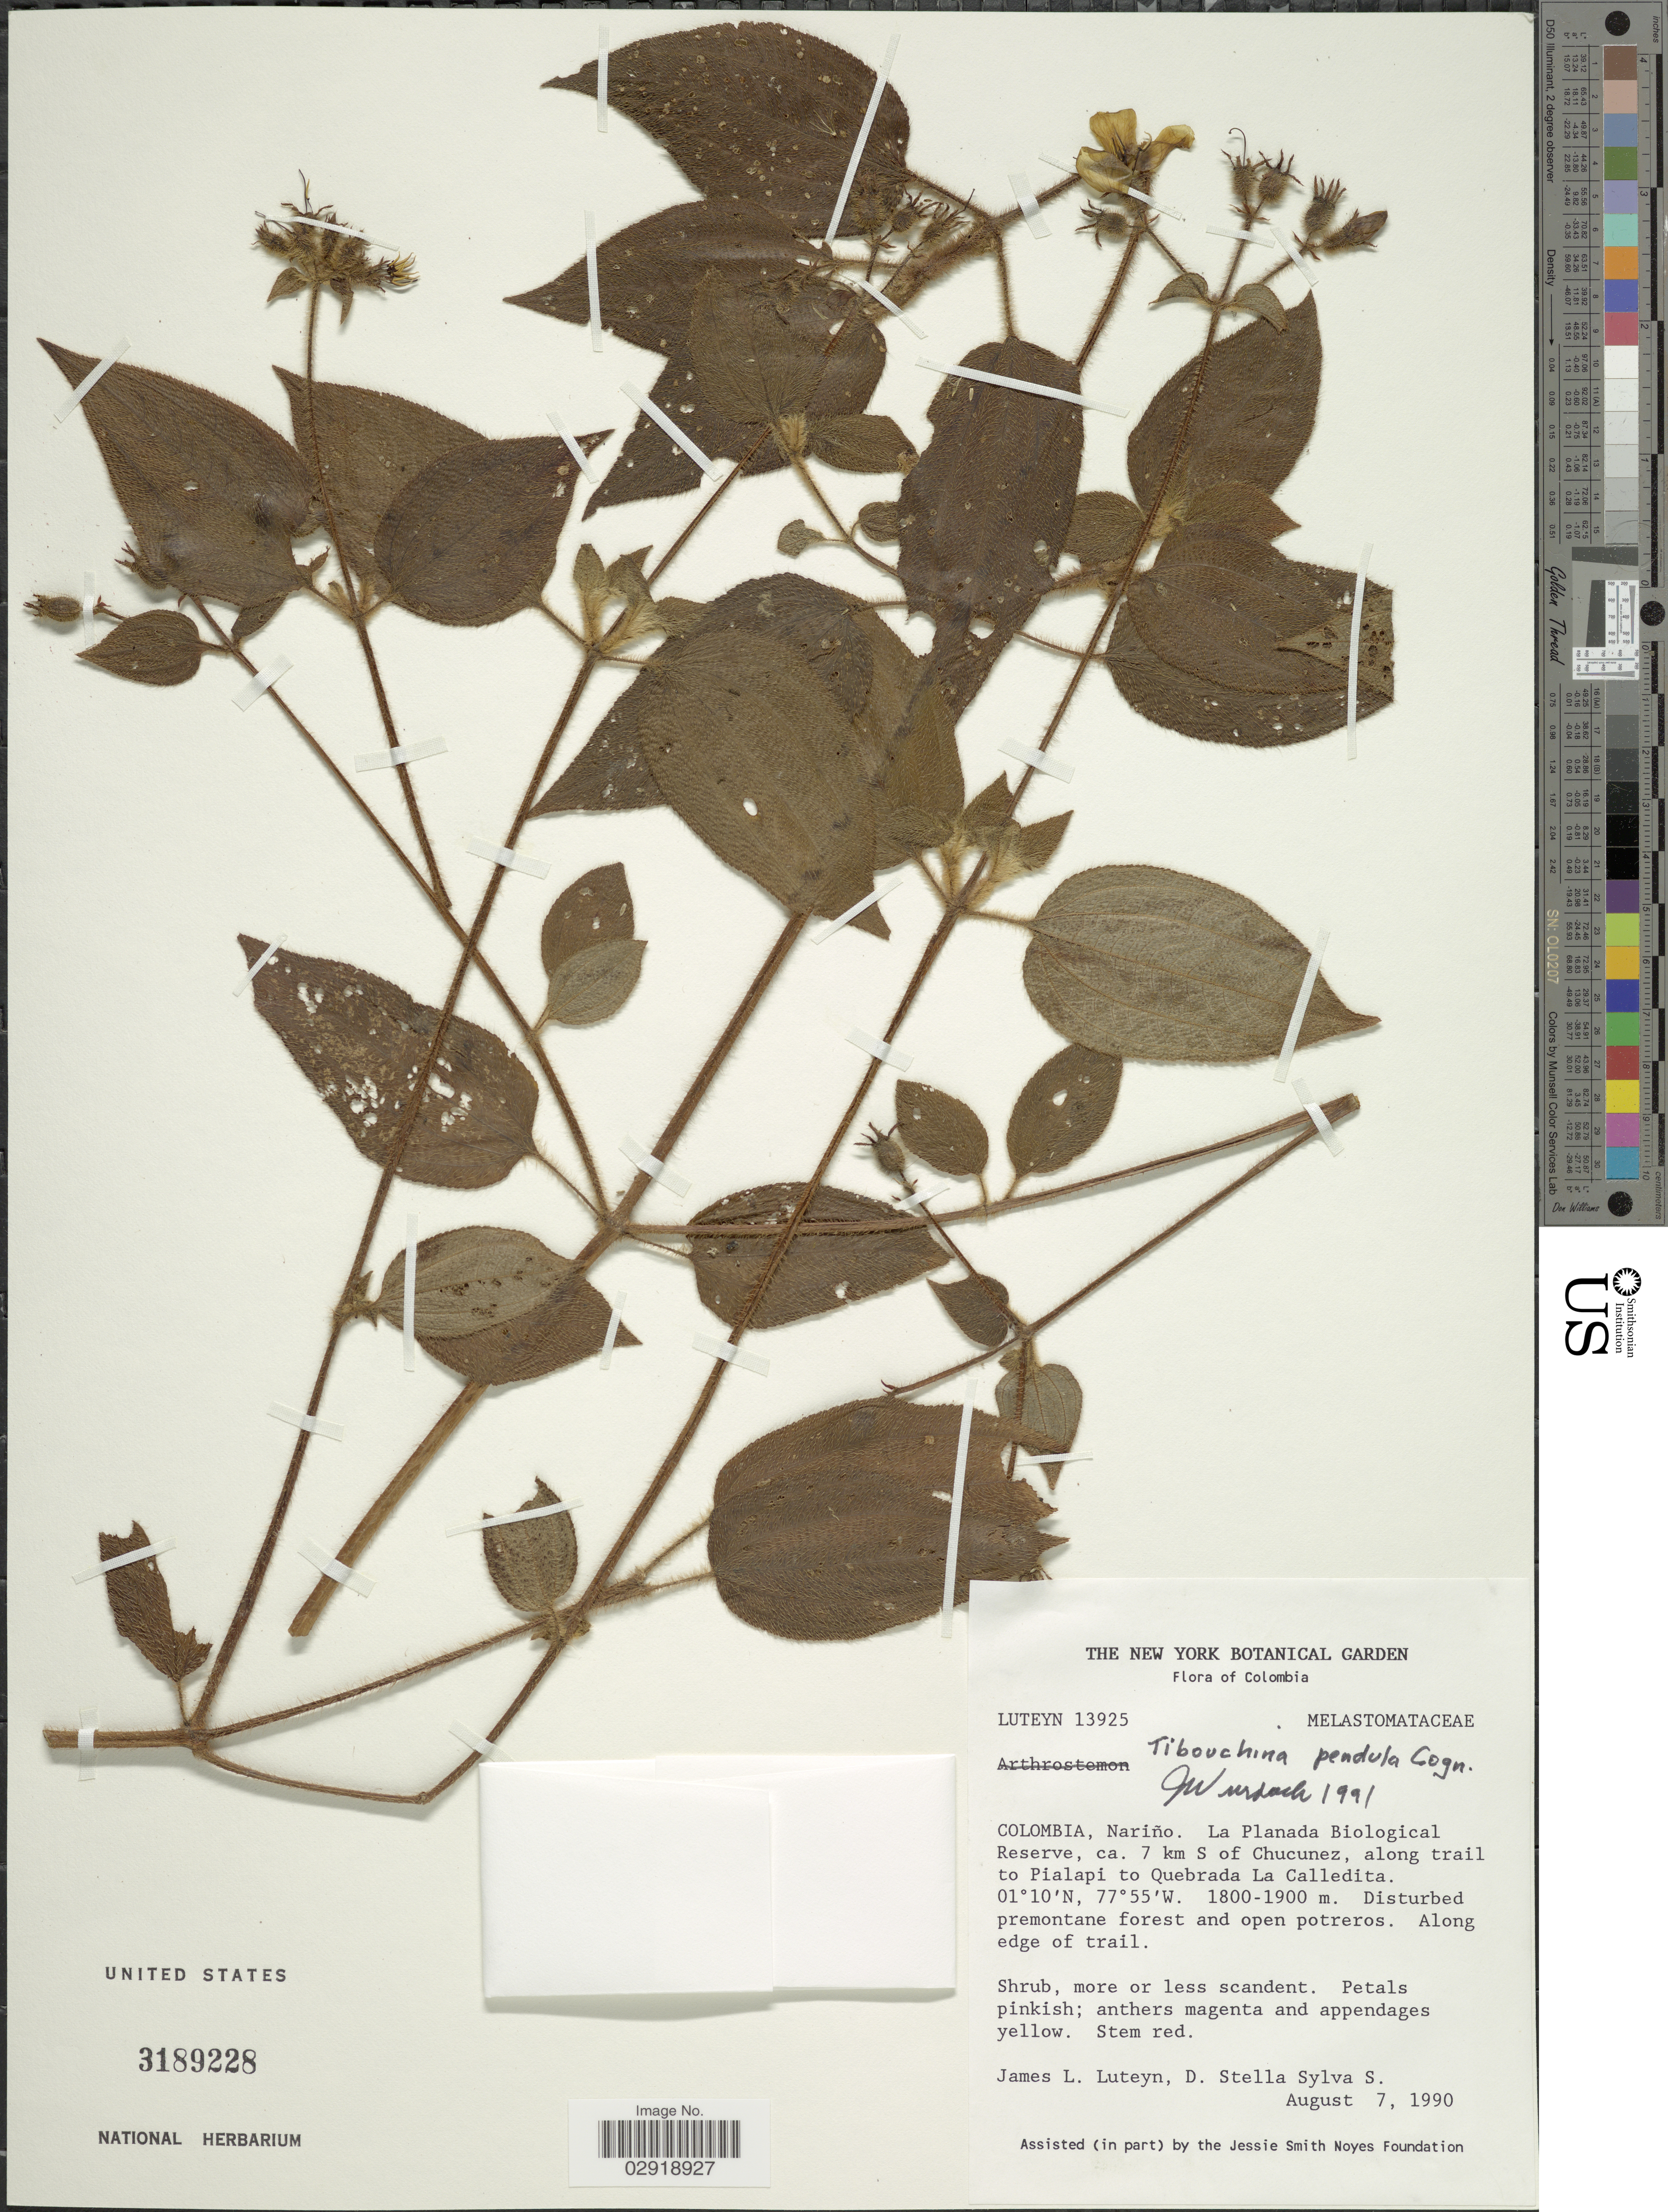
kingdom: Plantae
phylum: Tracheophyta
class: Magnoliopsida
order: Myrtales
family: Melastomataceae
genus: Chaetogastra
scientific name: Chaetogastra pendula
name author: (Cogn.) P.J.F. Guim. & Michelang.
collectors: J. Luteyn & Stella Sylva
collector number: Luteyn13925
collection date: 1990-08-07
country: Colombia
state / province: Nariño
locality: La Planada Biological Reserve, ca. 7 km S of Chucunez, along trail to Pialapi to Quebrada La Calledita.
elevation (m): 1800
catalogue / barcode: US 3189228